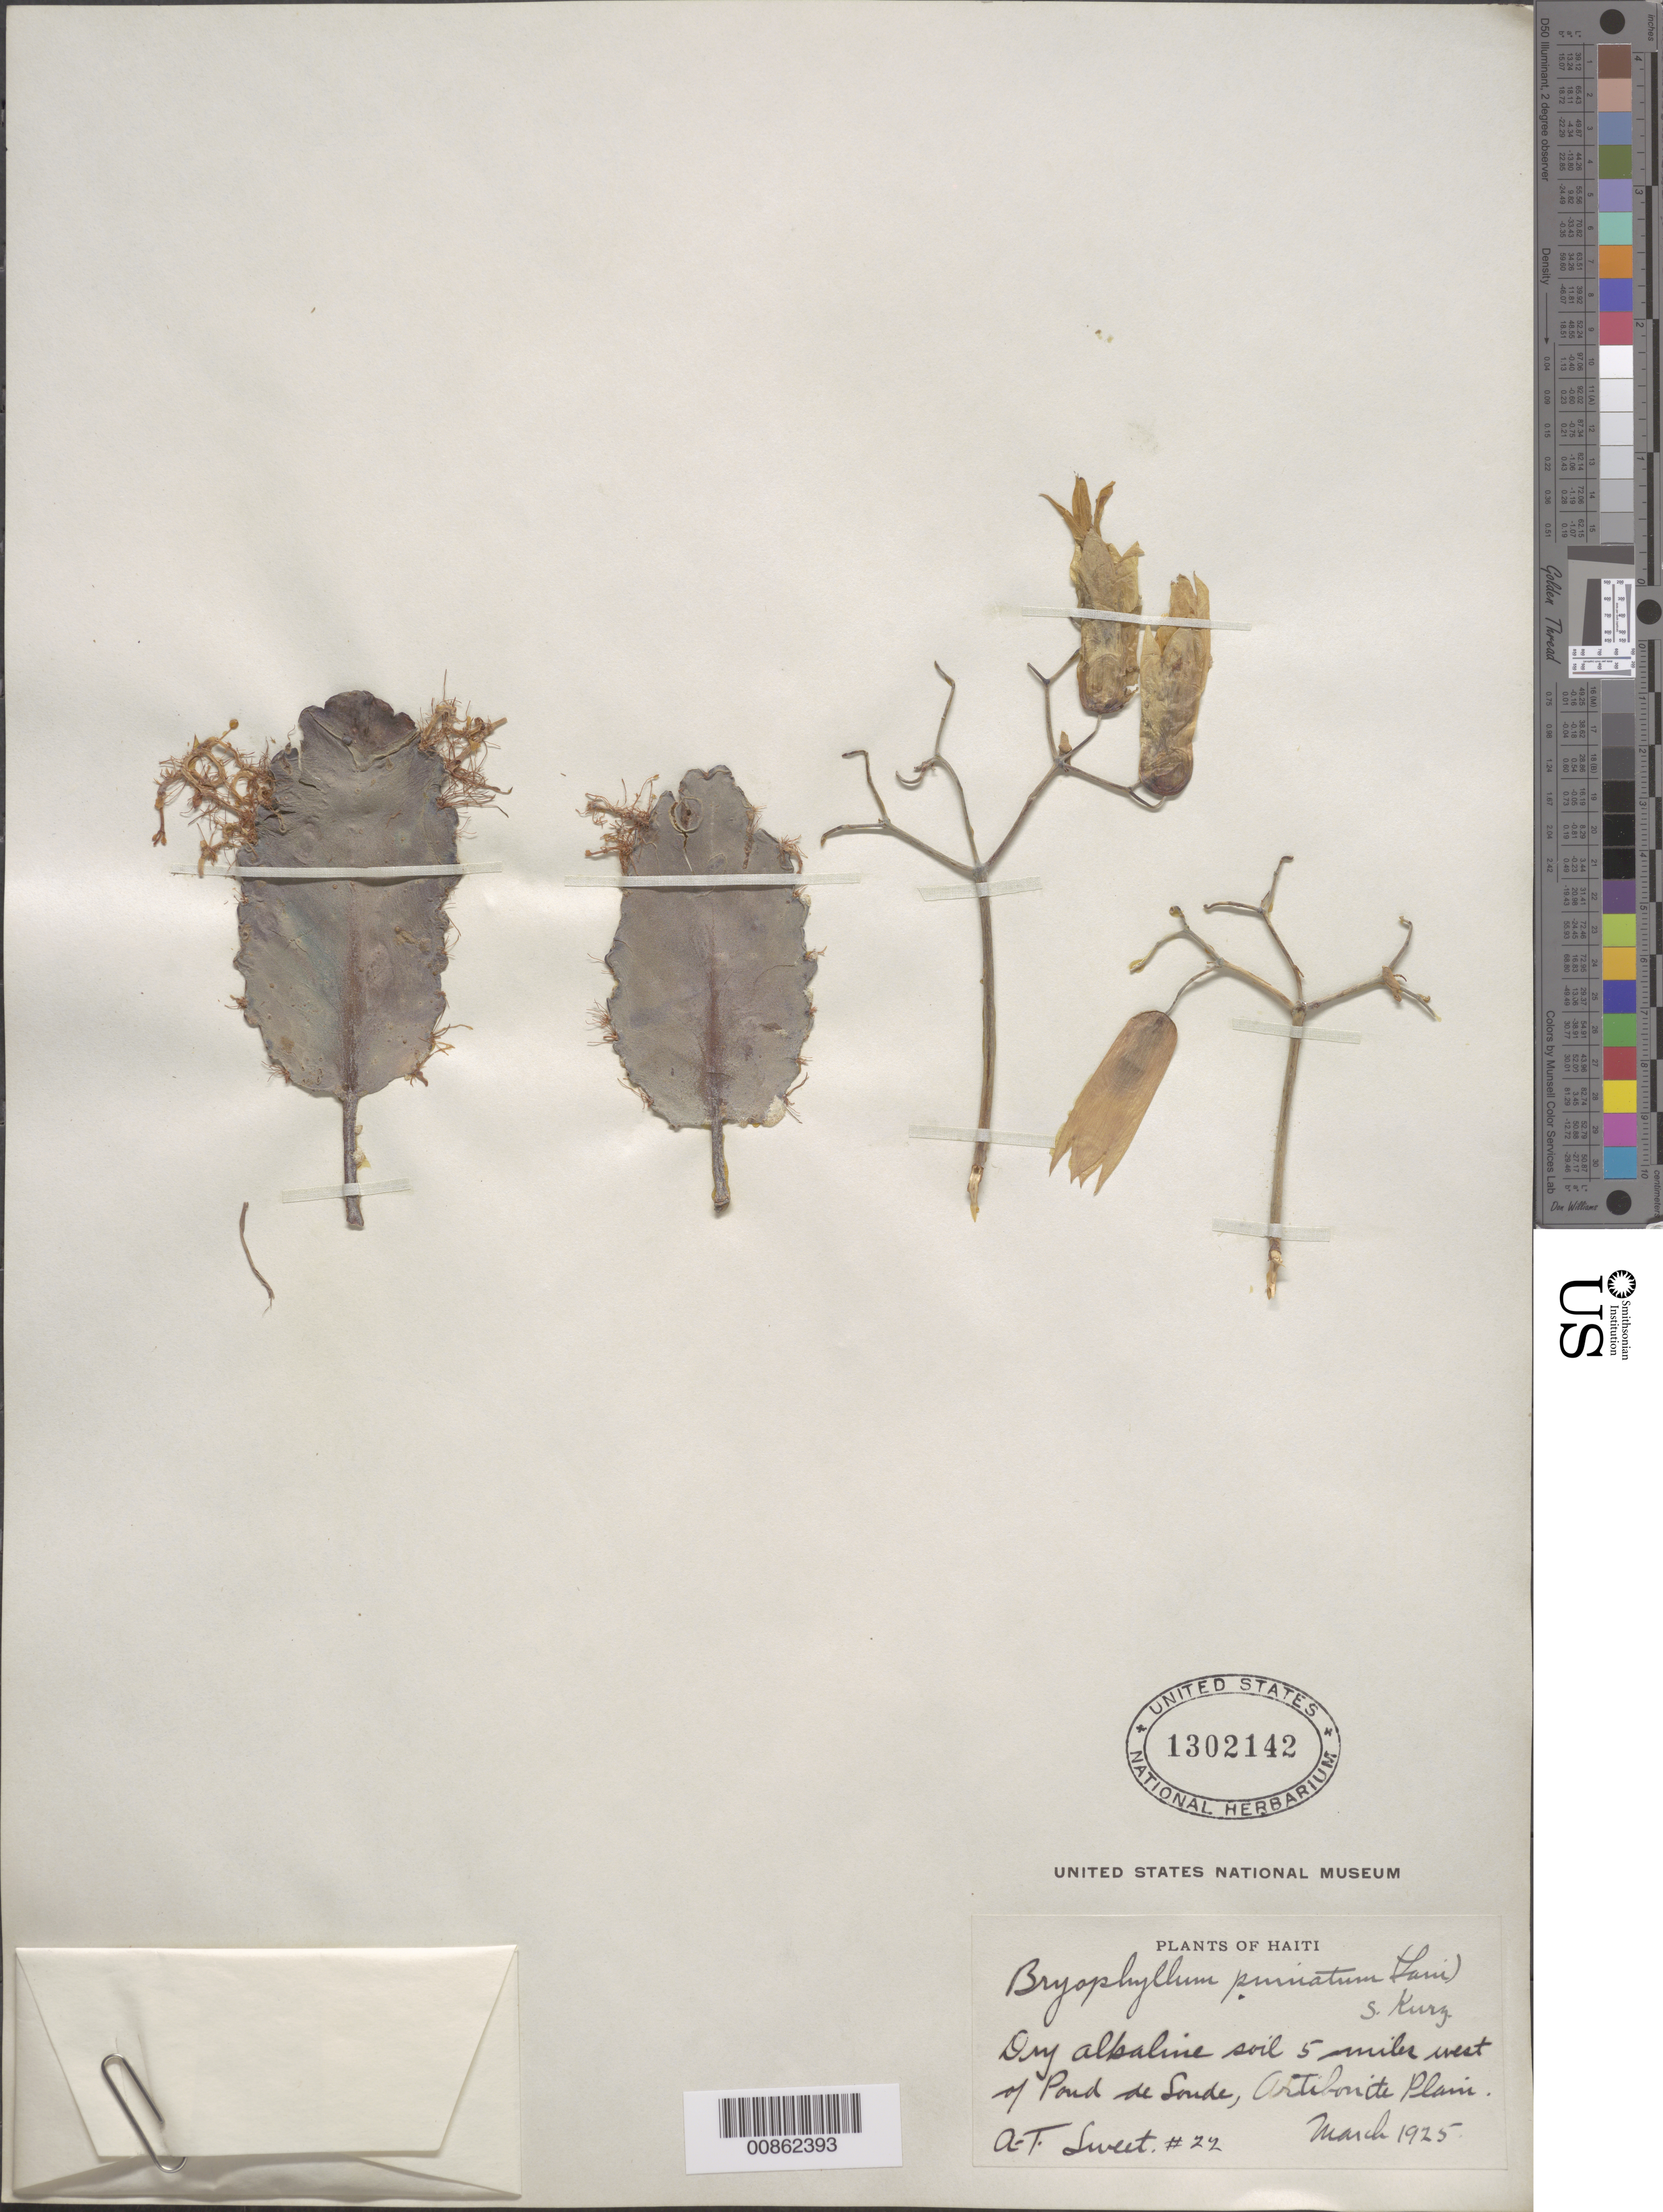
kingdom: Plantae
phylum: Tracheophyta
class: Magnoliopsida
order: Saxifragales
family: Crassulaceae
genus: Kalanchoe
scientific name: Kalanchoe pinnata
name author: (Lam.) Pers.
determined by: Strong, Mark T., (BOT), Smithsonian Institution - National Museum of Natural History (UNITED STATES)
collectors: A. T. Sweet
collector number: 22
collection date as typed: Mar 1925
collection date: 1925-03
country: Haiti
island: Hispaniola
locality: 5 miles west of Pond de Donde, Artibonite Plain.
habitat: Dry alkaline soil.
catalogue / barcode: US 1302142